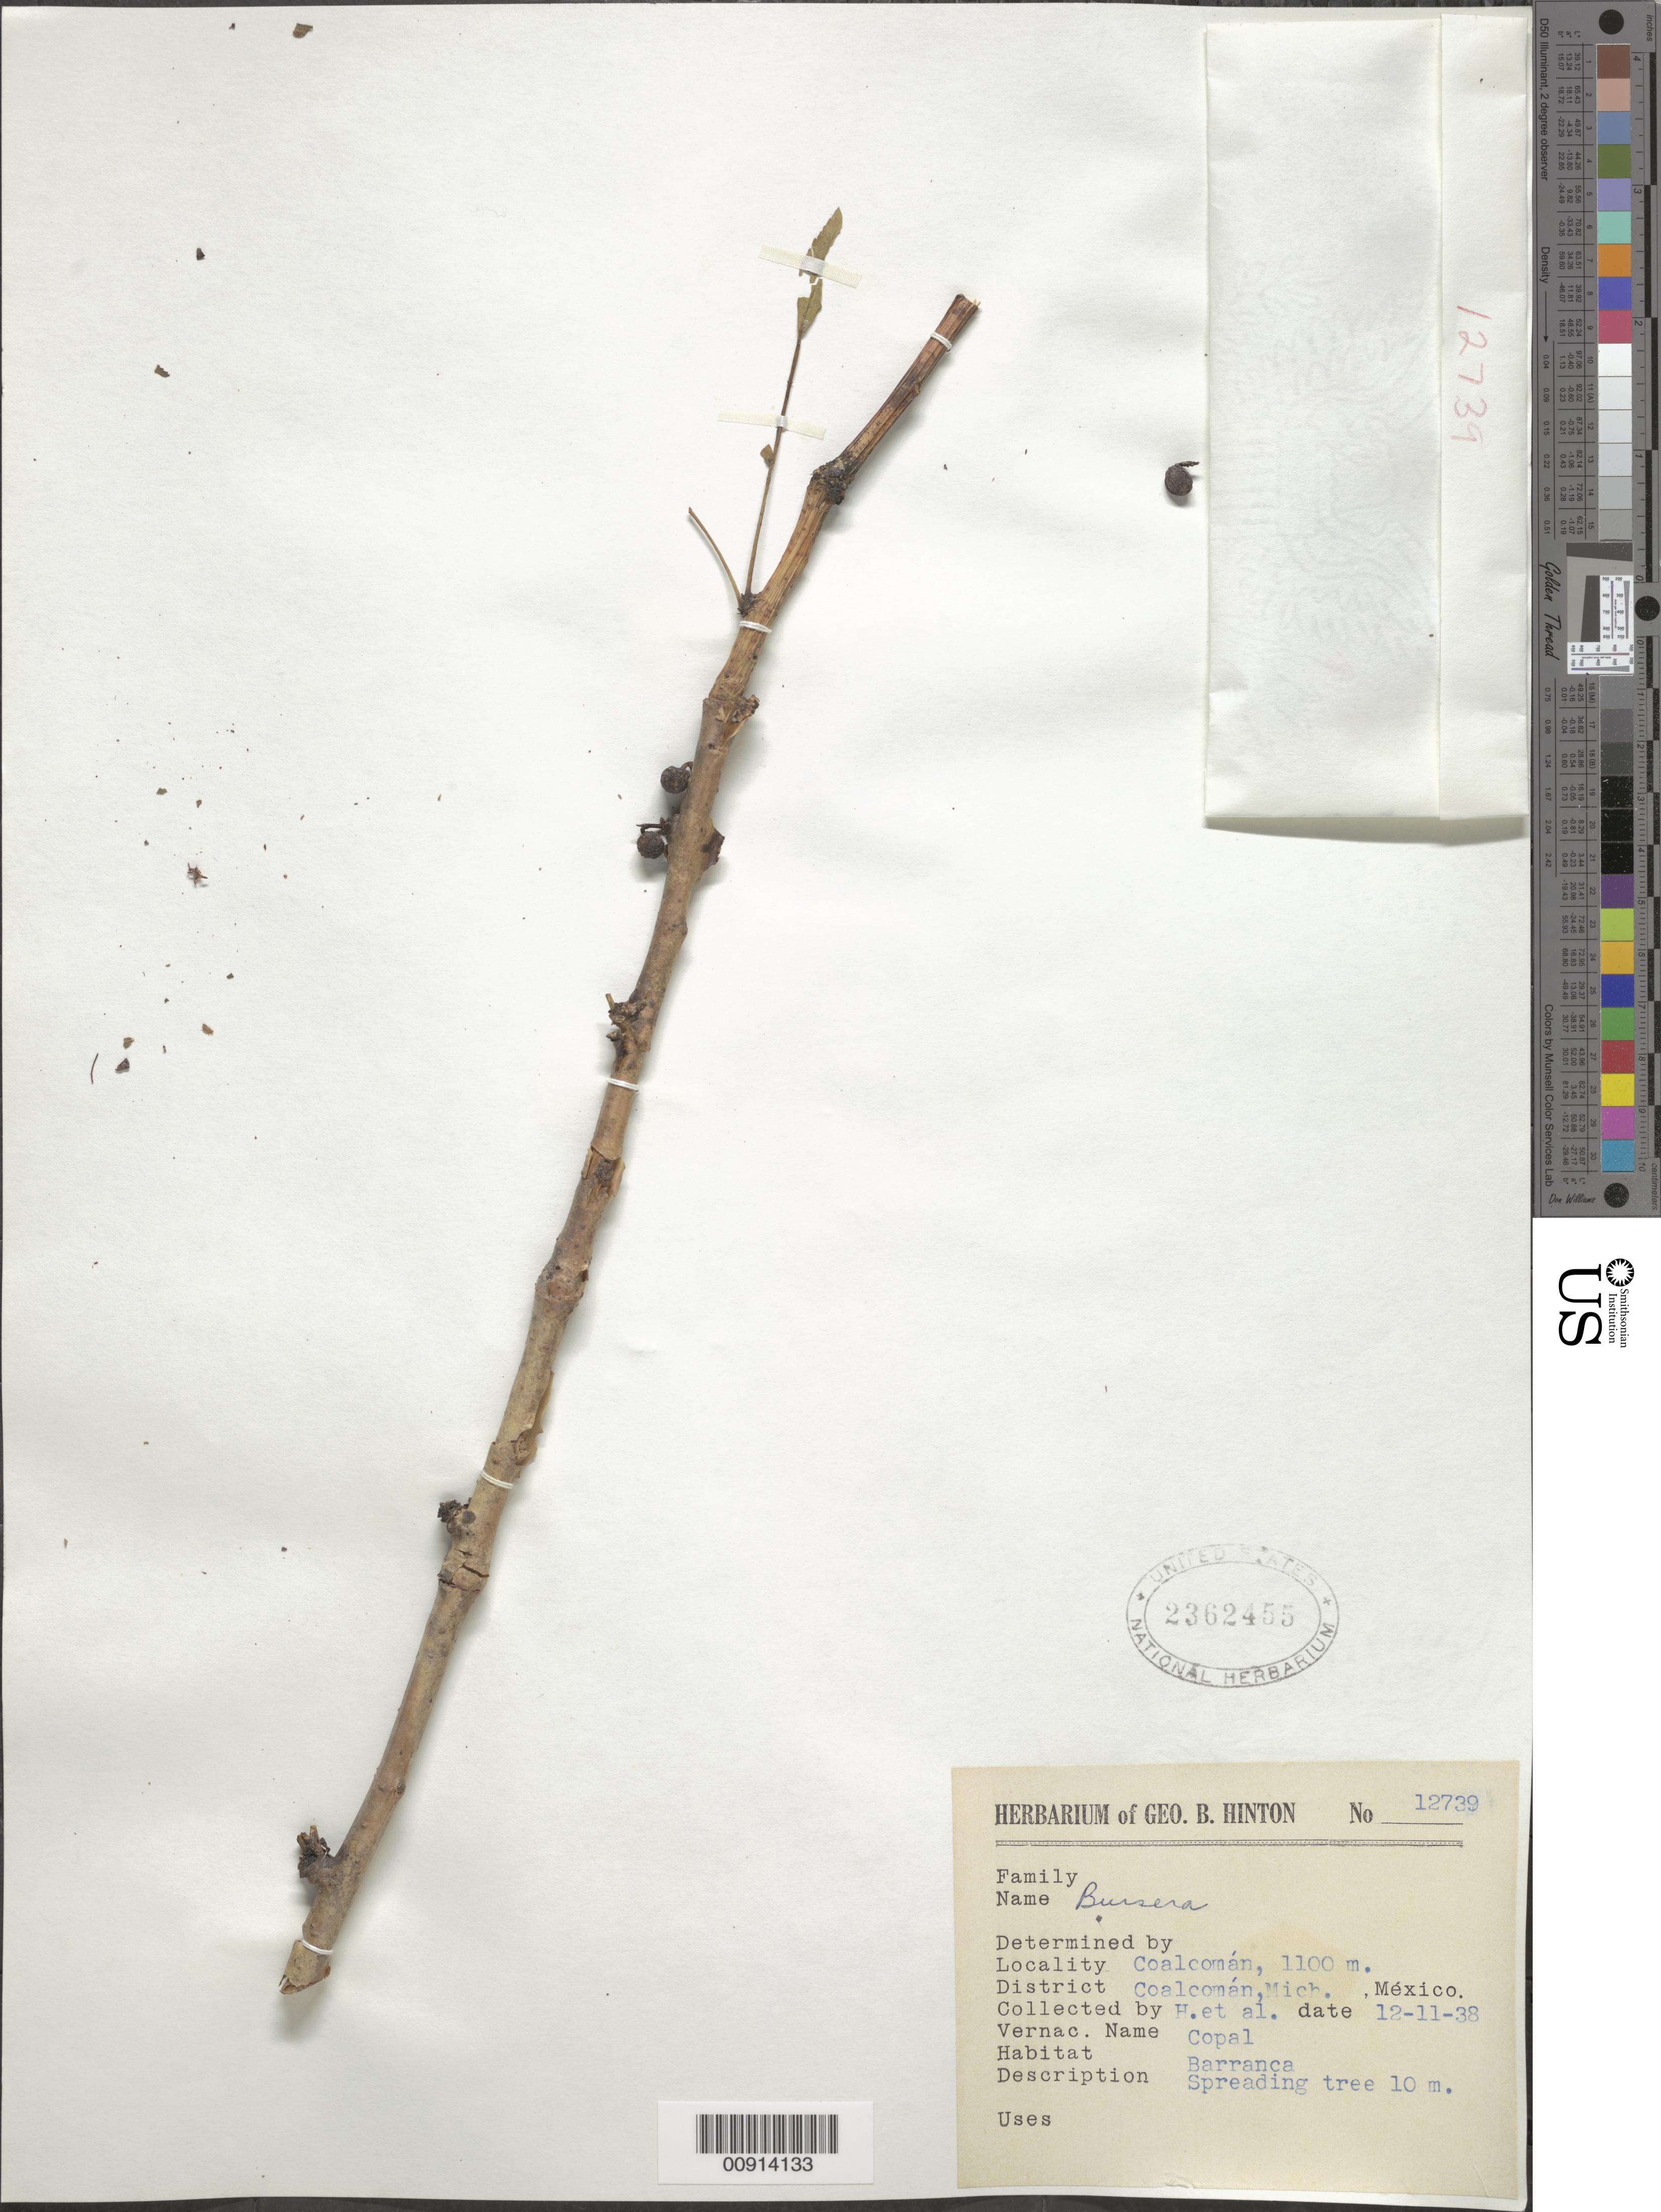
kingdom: Plantae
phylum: Tracheophyta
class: Magnoliopsida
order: Sapindales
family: Burseraceae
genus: Bursera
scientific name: Bursera sp.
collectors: G. B. Hinton & et al.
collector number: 12739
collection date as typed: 11 Dec 1938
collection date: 1938-12-11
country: Mexico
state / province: Michoacán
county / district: Coalcomán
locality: Coalcomán, District Coalcomán, Michoacán.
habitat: Barranca.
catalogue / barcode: US 2362455